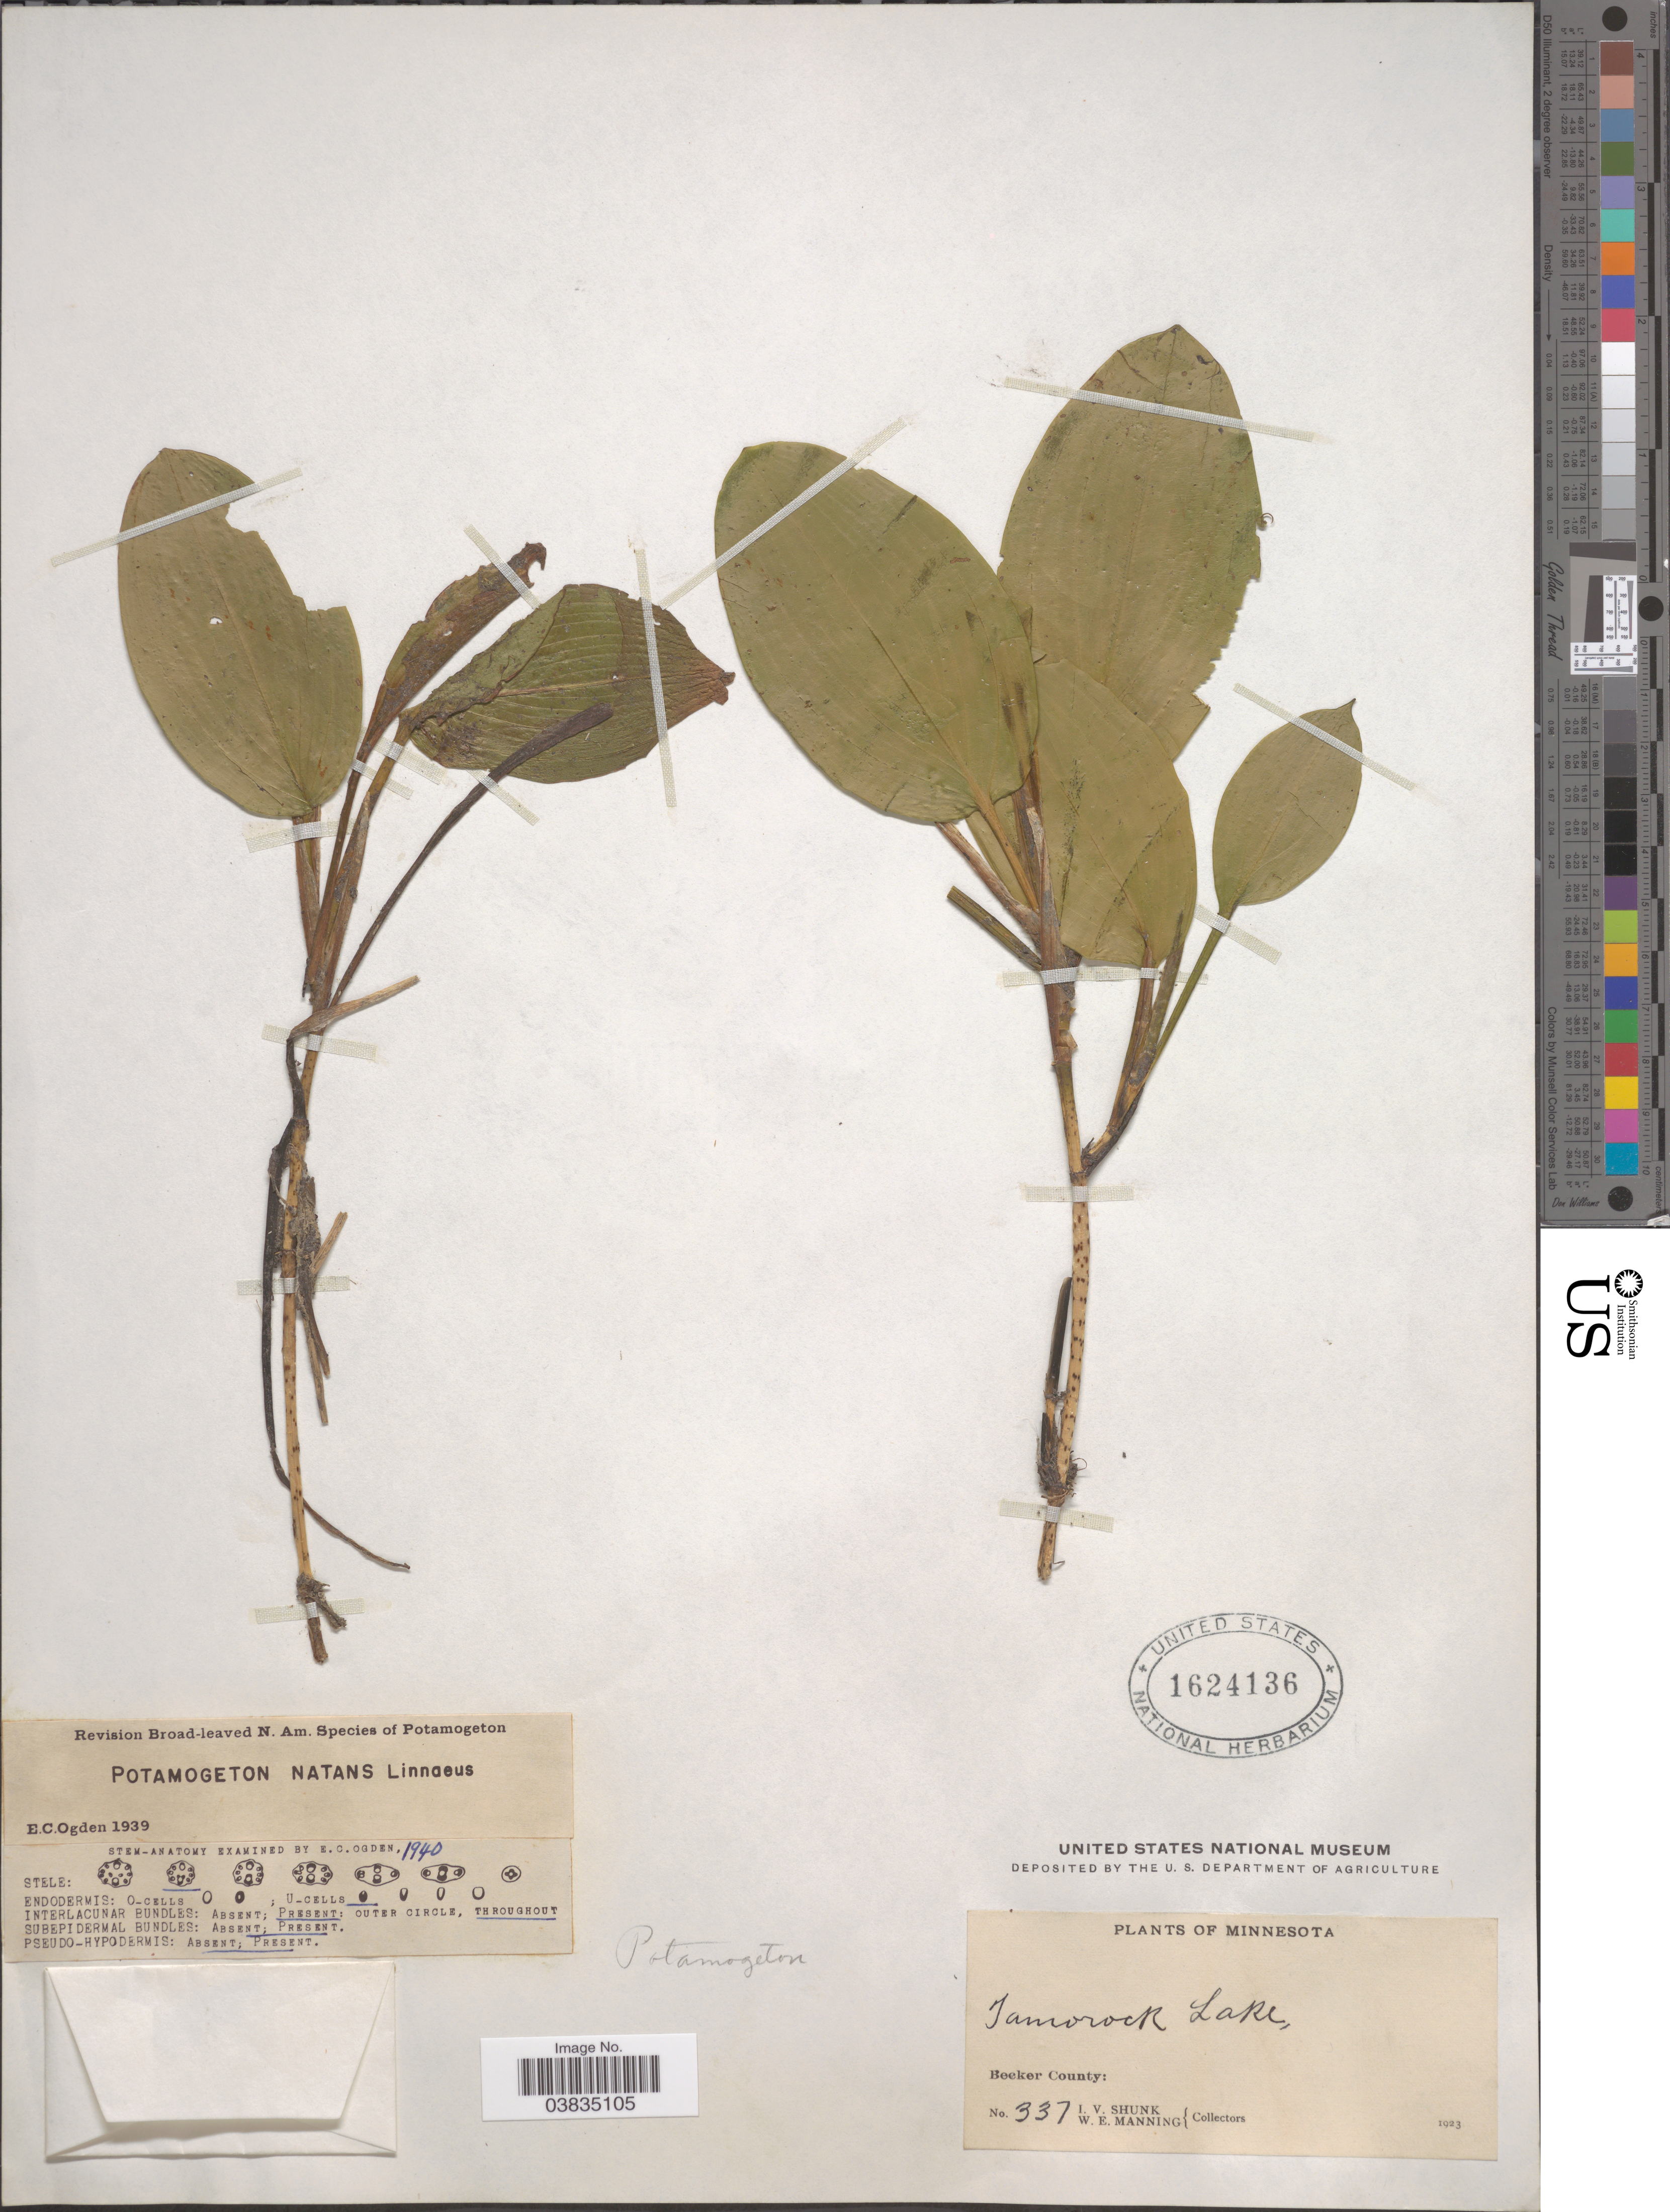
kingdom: Plantae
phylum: Tracheophyta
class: Liliopsida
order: Alismatales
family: Potamogetonaceae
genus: Potamogeton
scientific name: Potamogeton natans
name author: L.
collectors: I. Shunk & W. Manning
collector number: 337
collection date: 1923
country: United States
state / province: Minnesota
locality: Tamorock Lake, Becker County.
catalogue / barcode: US 1624136